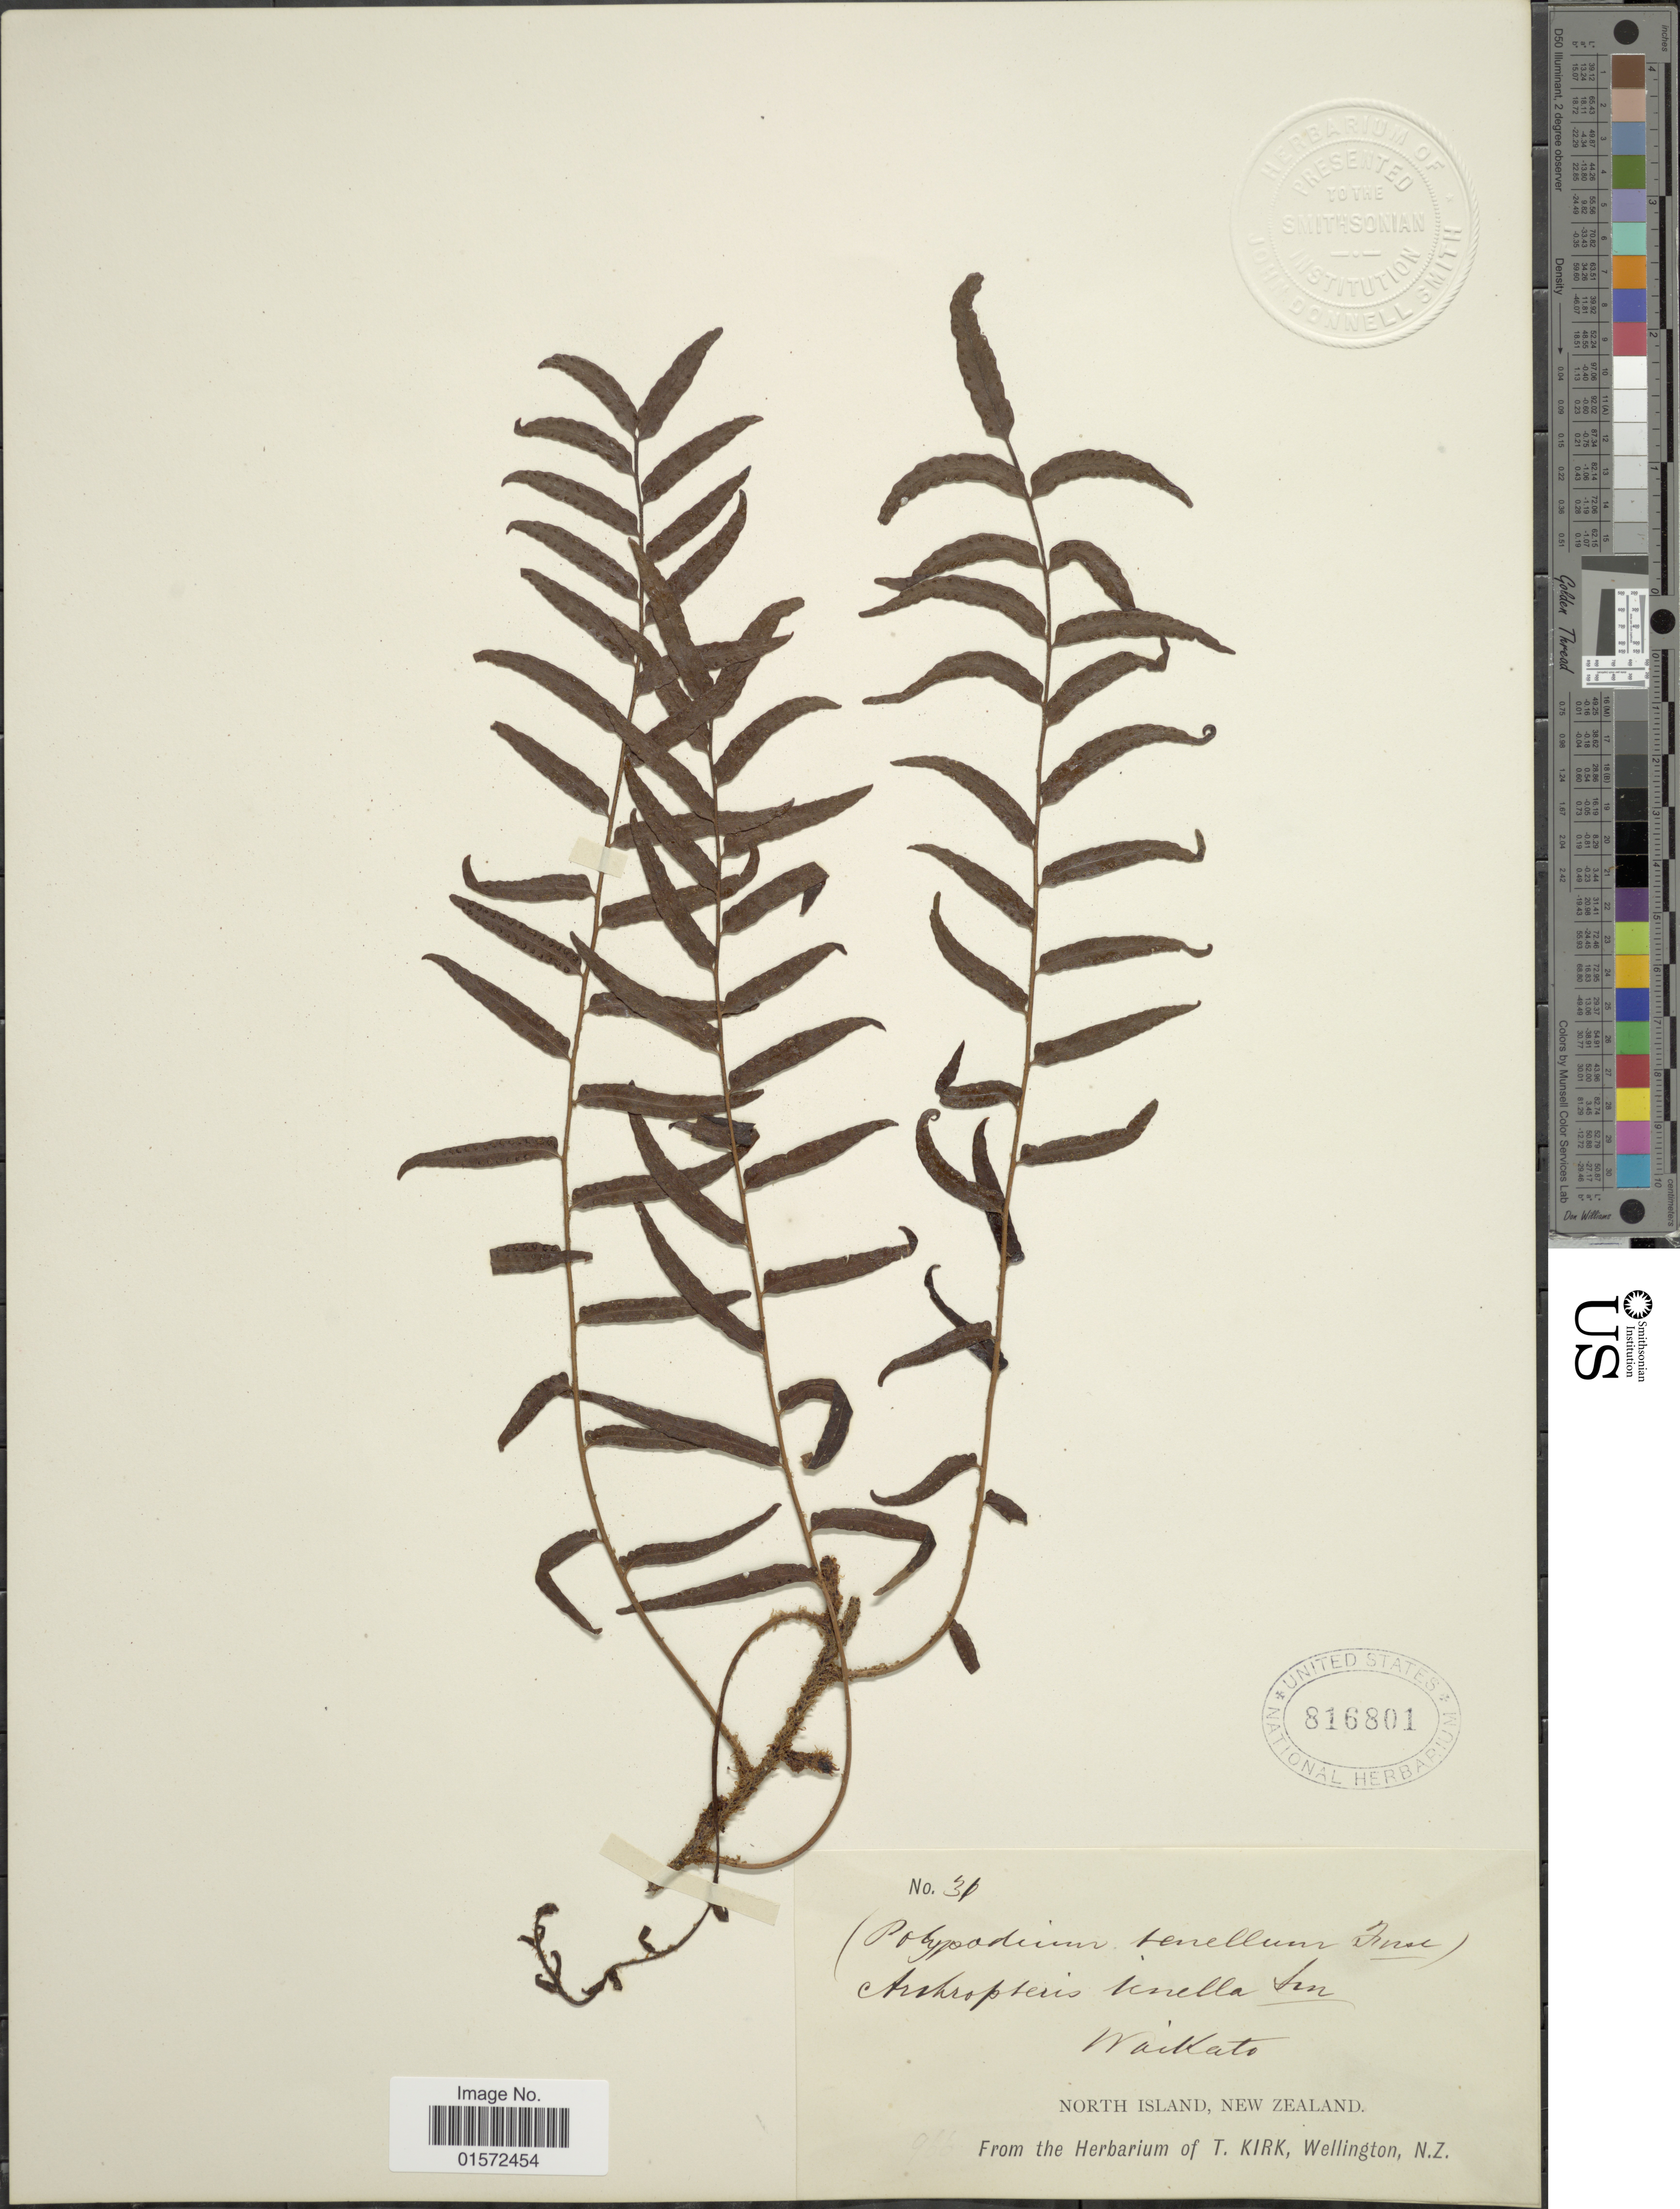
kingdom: Plantae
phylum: Tracheophyta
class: Polypodiopsida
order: Polypodiales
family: Tectariaceae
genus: Arthropteris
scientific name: Arthropteris tenella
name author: (G. Forst.) J. Sm. ex Hook. f.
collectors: ex herb. T. Kirk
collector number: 31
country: New Zealand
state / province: Waikato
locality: North Island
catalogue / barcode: US 816801